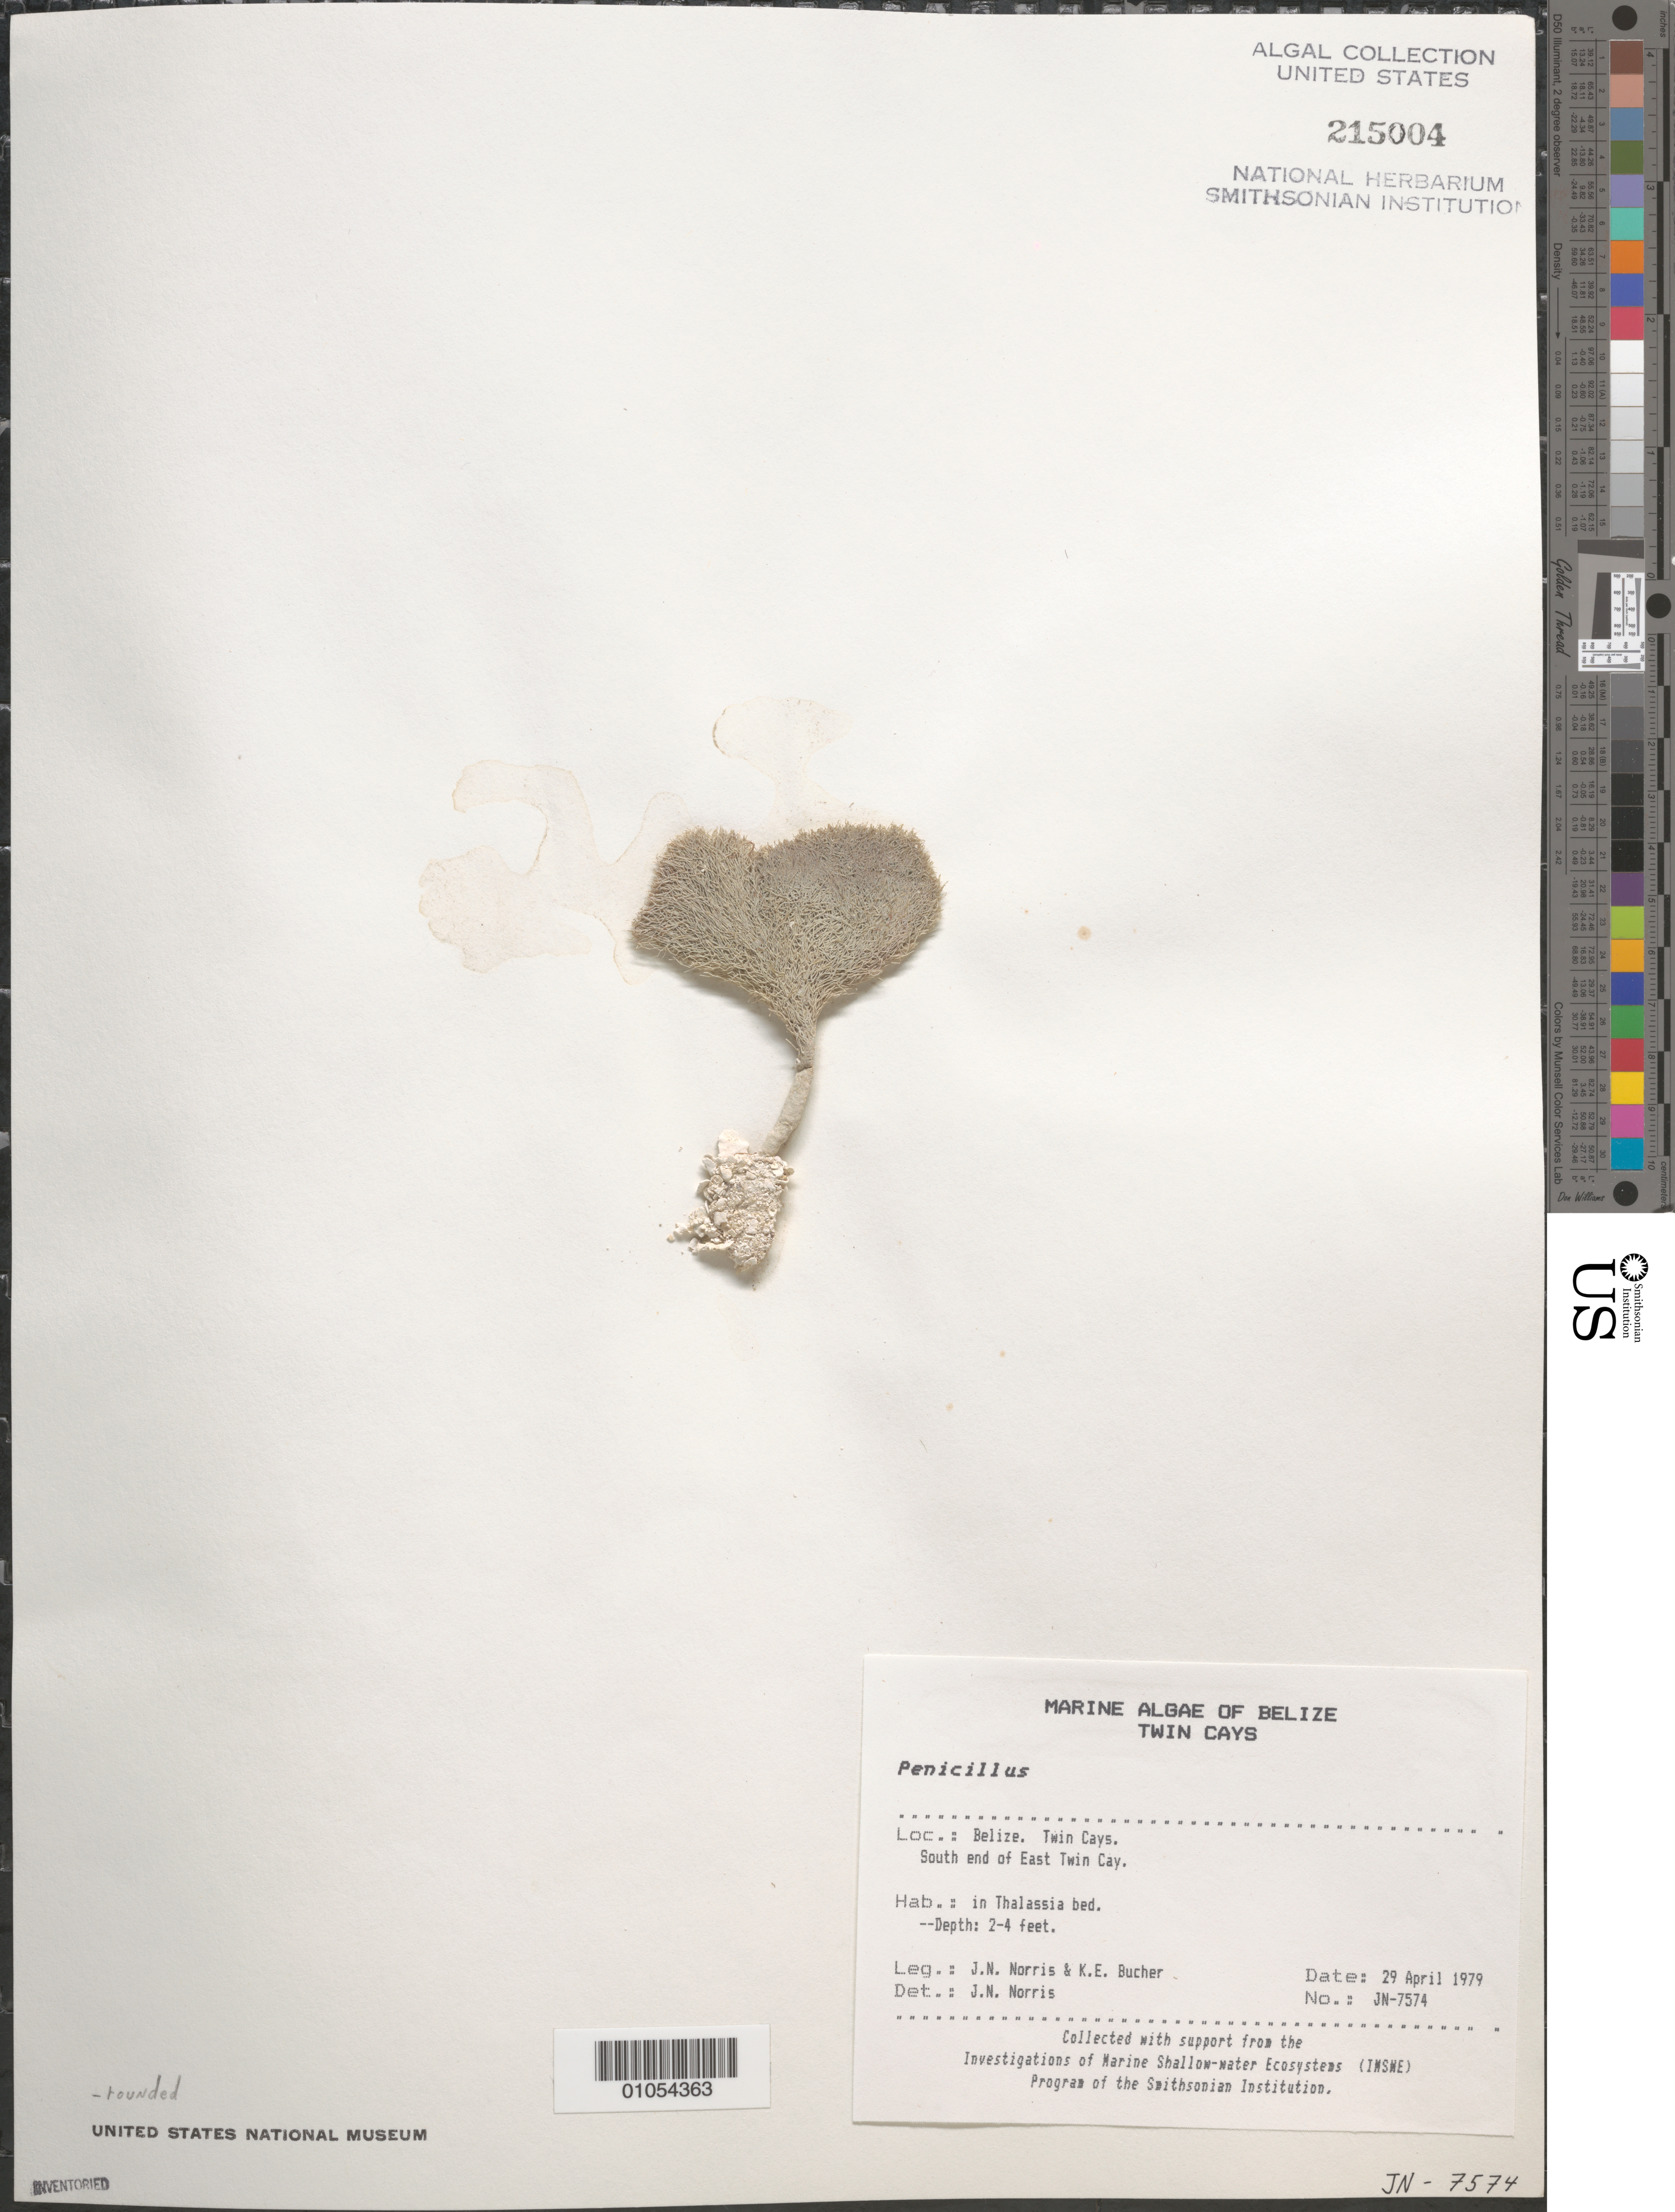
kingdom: Plantae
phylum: Chlorophyta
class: Ulvophyceae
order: Bryopsidales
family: Udoteaceae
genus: Penicillus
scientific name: Penicillus sp.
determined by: Norris, James N.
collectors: J. N. Norris & K. E. Bucher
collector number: JN-7574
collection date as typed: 29 Apr 1979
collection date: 1979-04-29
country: Belize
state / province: Stann Creek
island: East Twin Cay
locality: South end of East Twin Cay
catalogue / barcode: US 215004